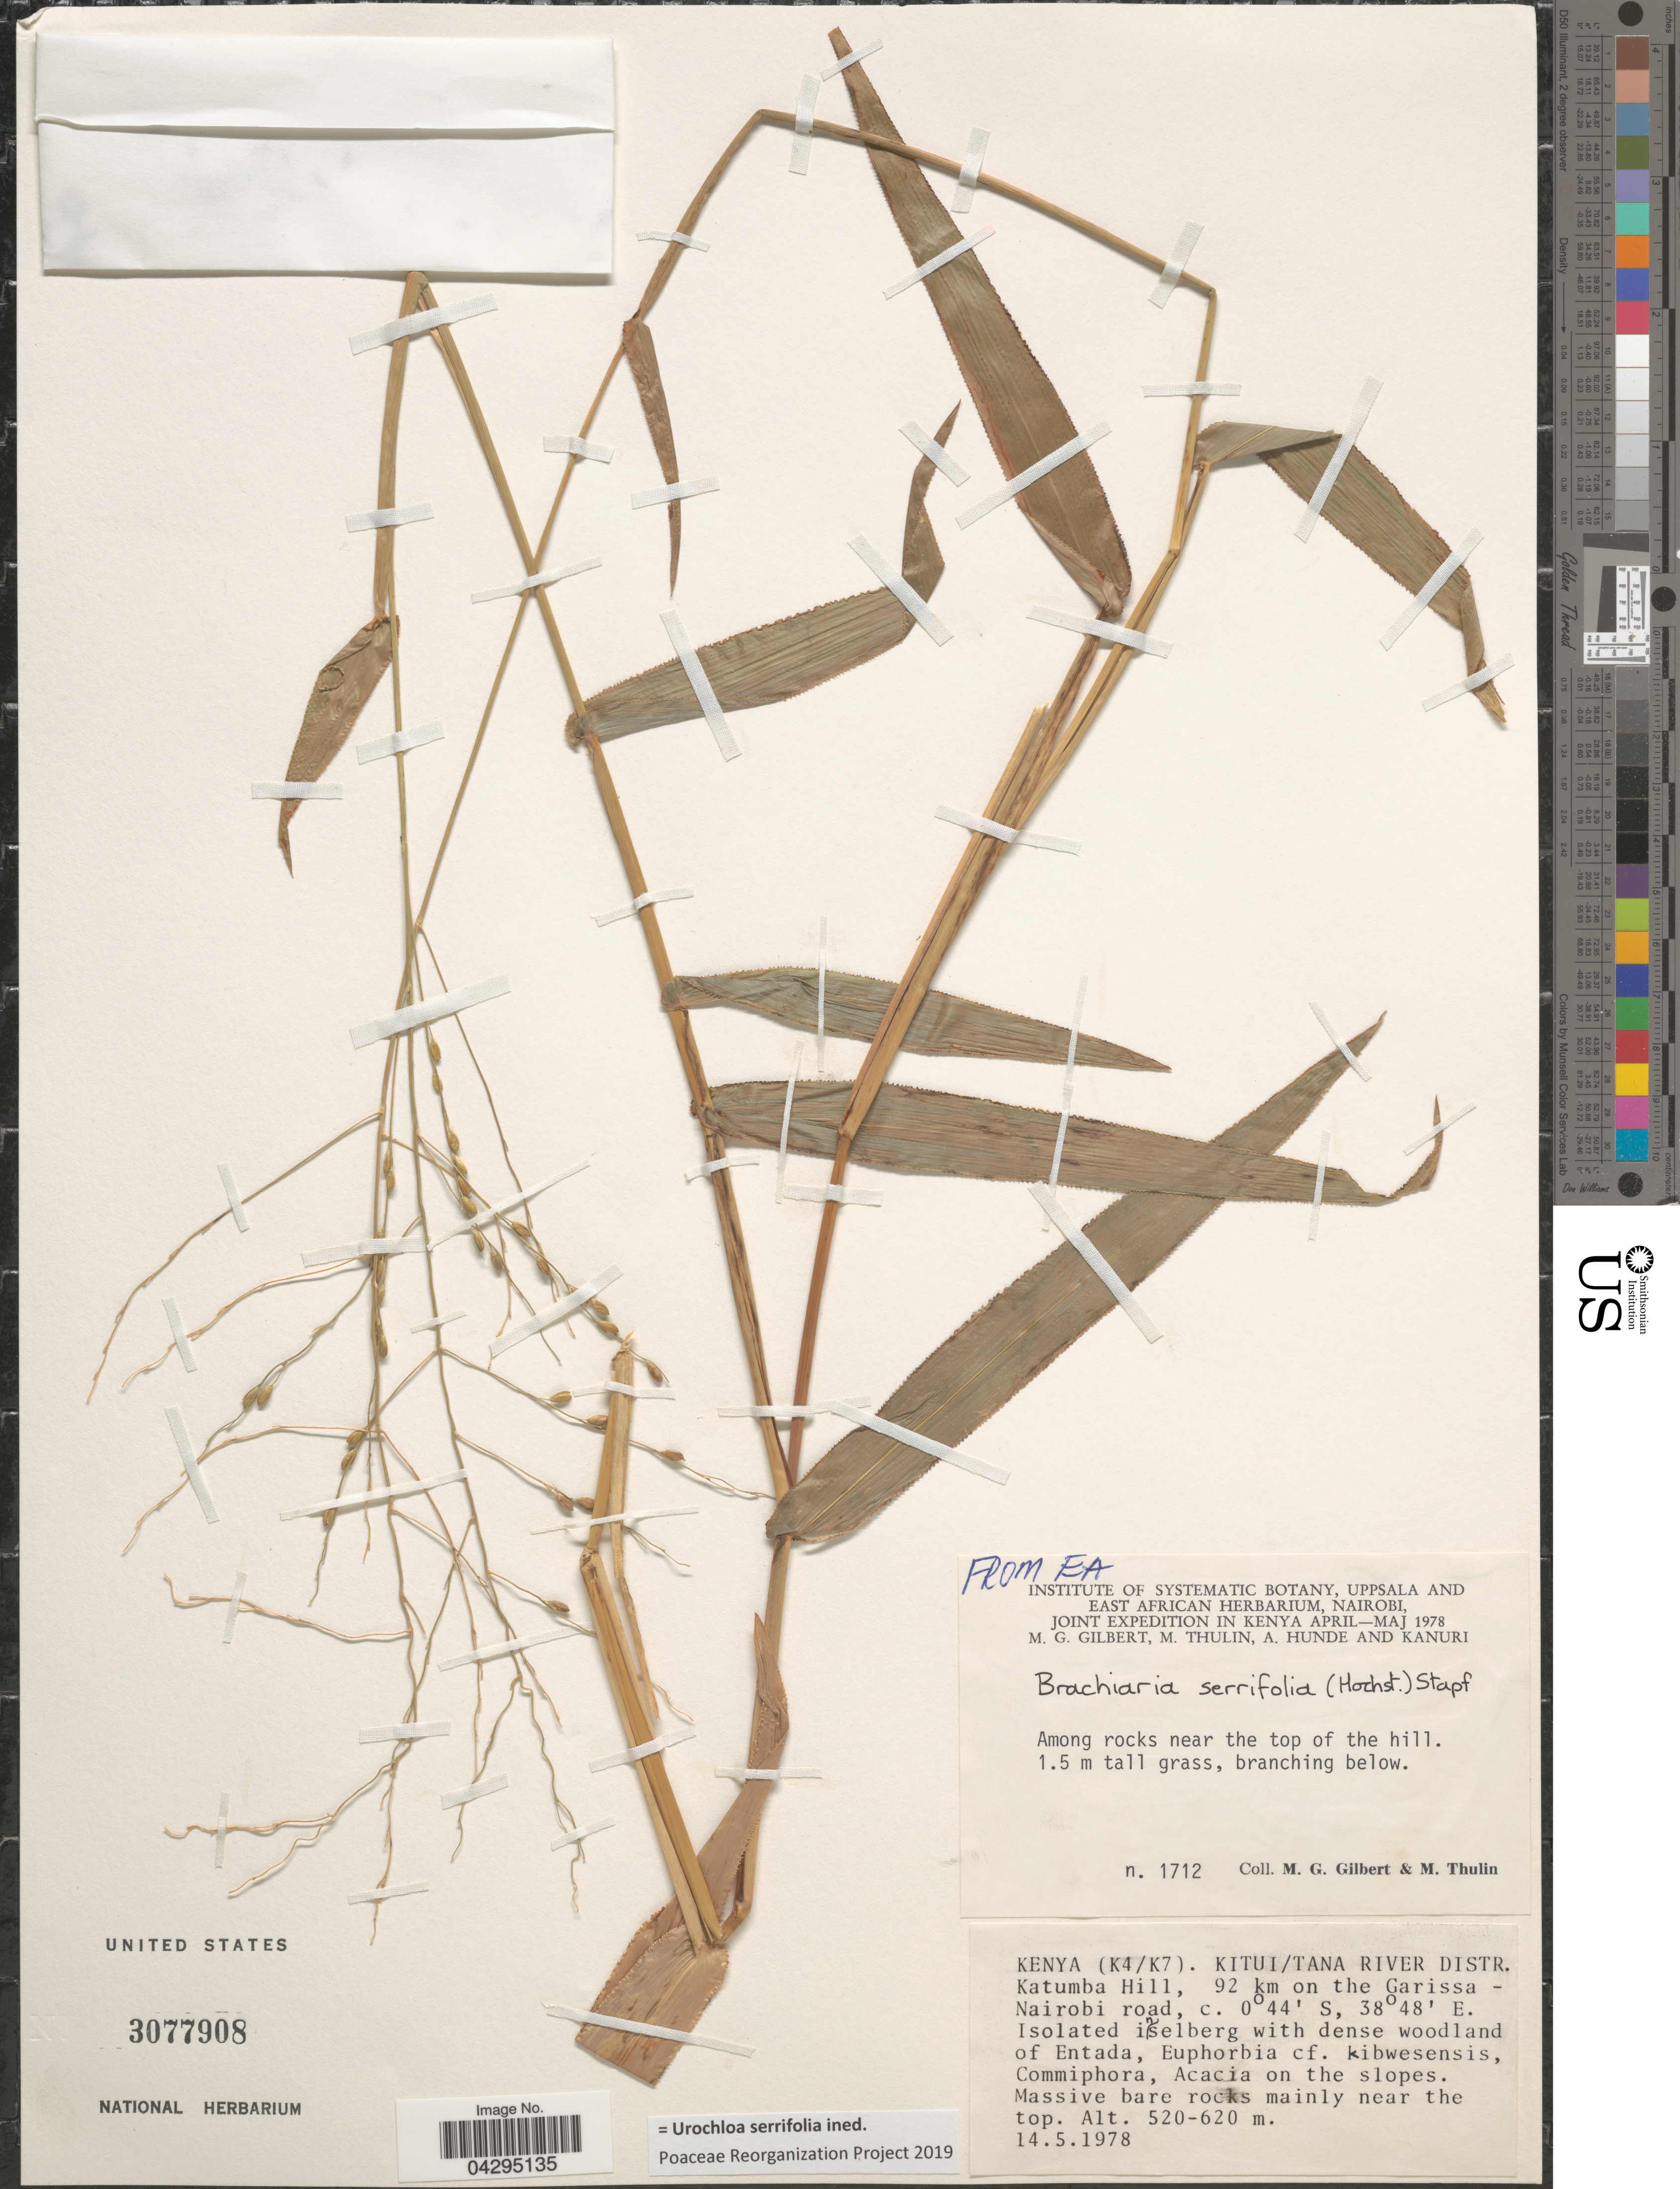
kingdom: Plantae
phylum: Tracheophyta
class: Liliopsida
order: Poales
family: Poaceae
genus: Urochloa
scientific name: Urochloa serrifolia ined.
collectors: M. G. Gilbert & M. Thulin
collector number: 1712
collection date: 1978-05-14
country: Kenya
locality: Joint Expedition in Kenya April-Maj 1978. Among rocks near the top of the hill. (K4/K7). Kitui/Tana River Distr. Katumba Hill, 92 km on the Garissa - Nairobi road.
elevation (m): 520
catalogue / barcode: US 3077908